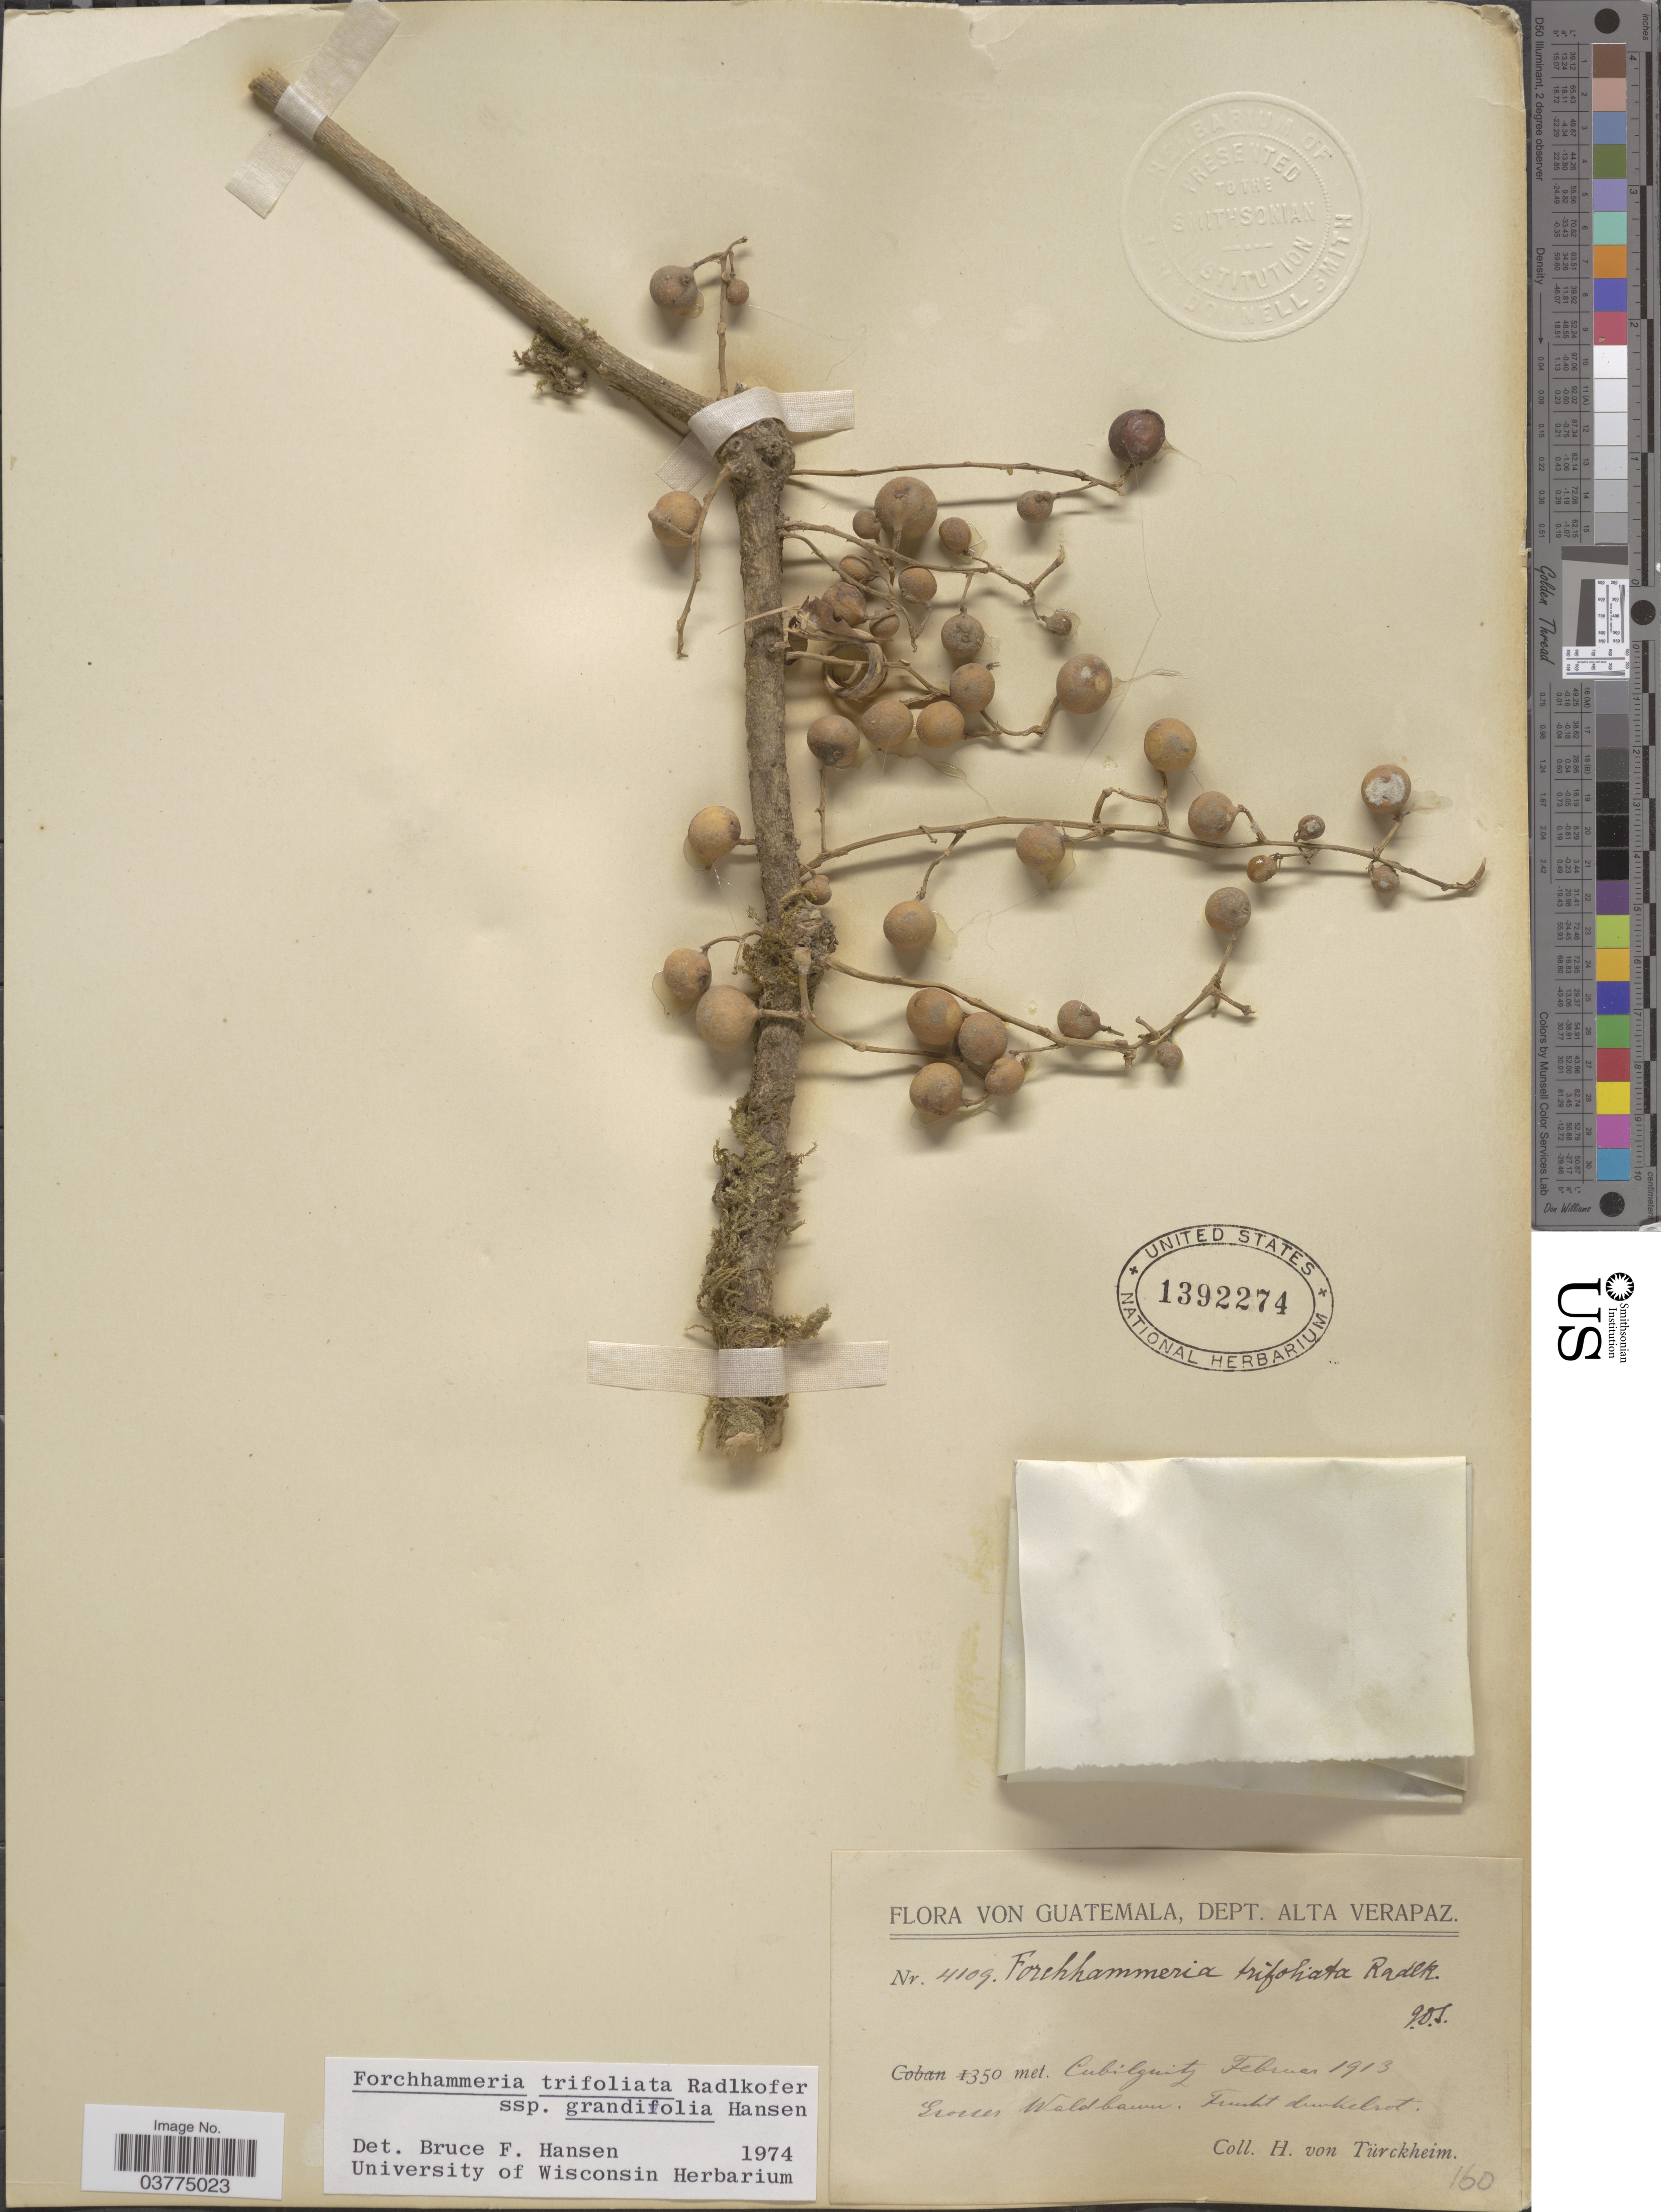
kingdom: Plantae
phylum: Tracheophyta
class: Magnoliopsida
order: Brassicales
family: Stixaceae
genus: Forchhammeria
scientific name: Forchhammeria trifoliata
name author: Radlk.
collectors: H. von Türckheim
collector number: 4109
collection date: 1913-02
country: Guatemala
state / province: Alta Verapaz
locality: Dept. Alta Verapaz. Cubilguitz.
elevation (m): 1350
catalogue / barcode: US 1392274